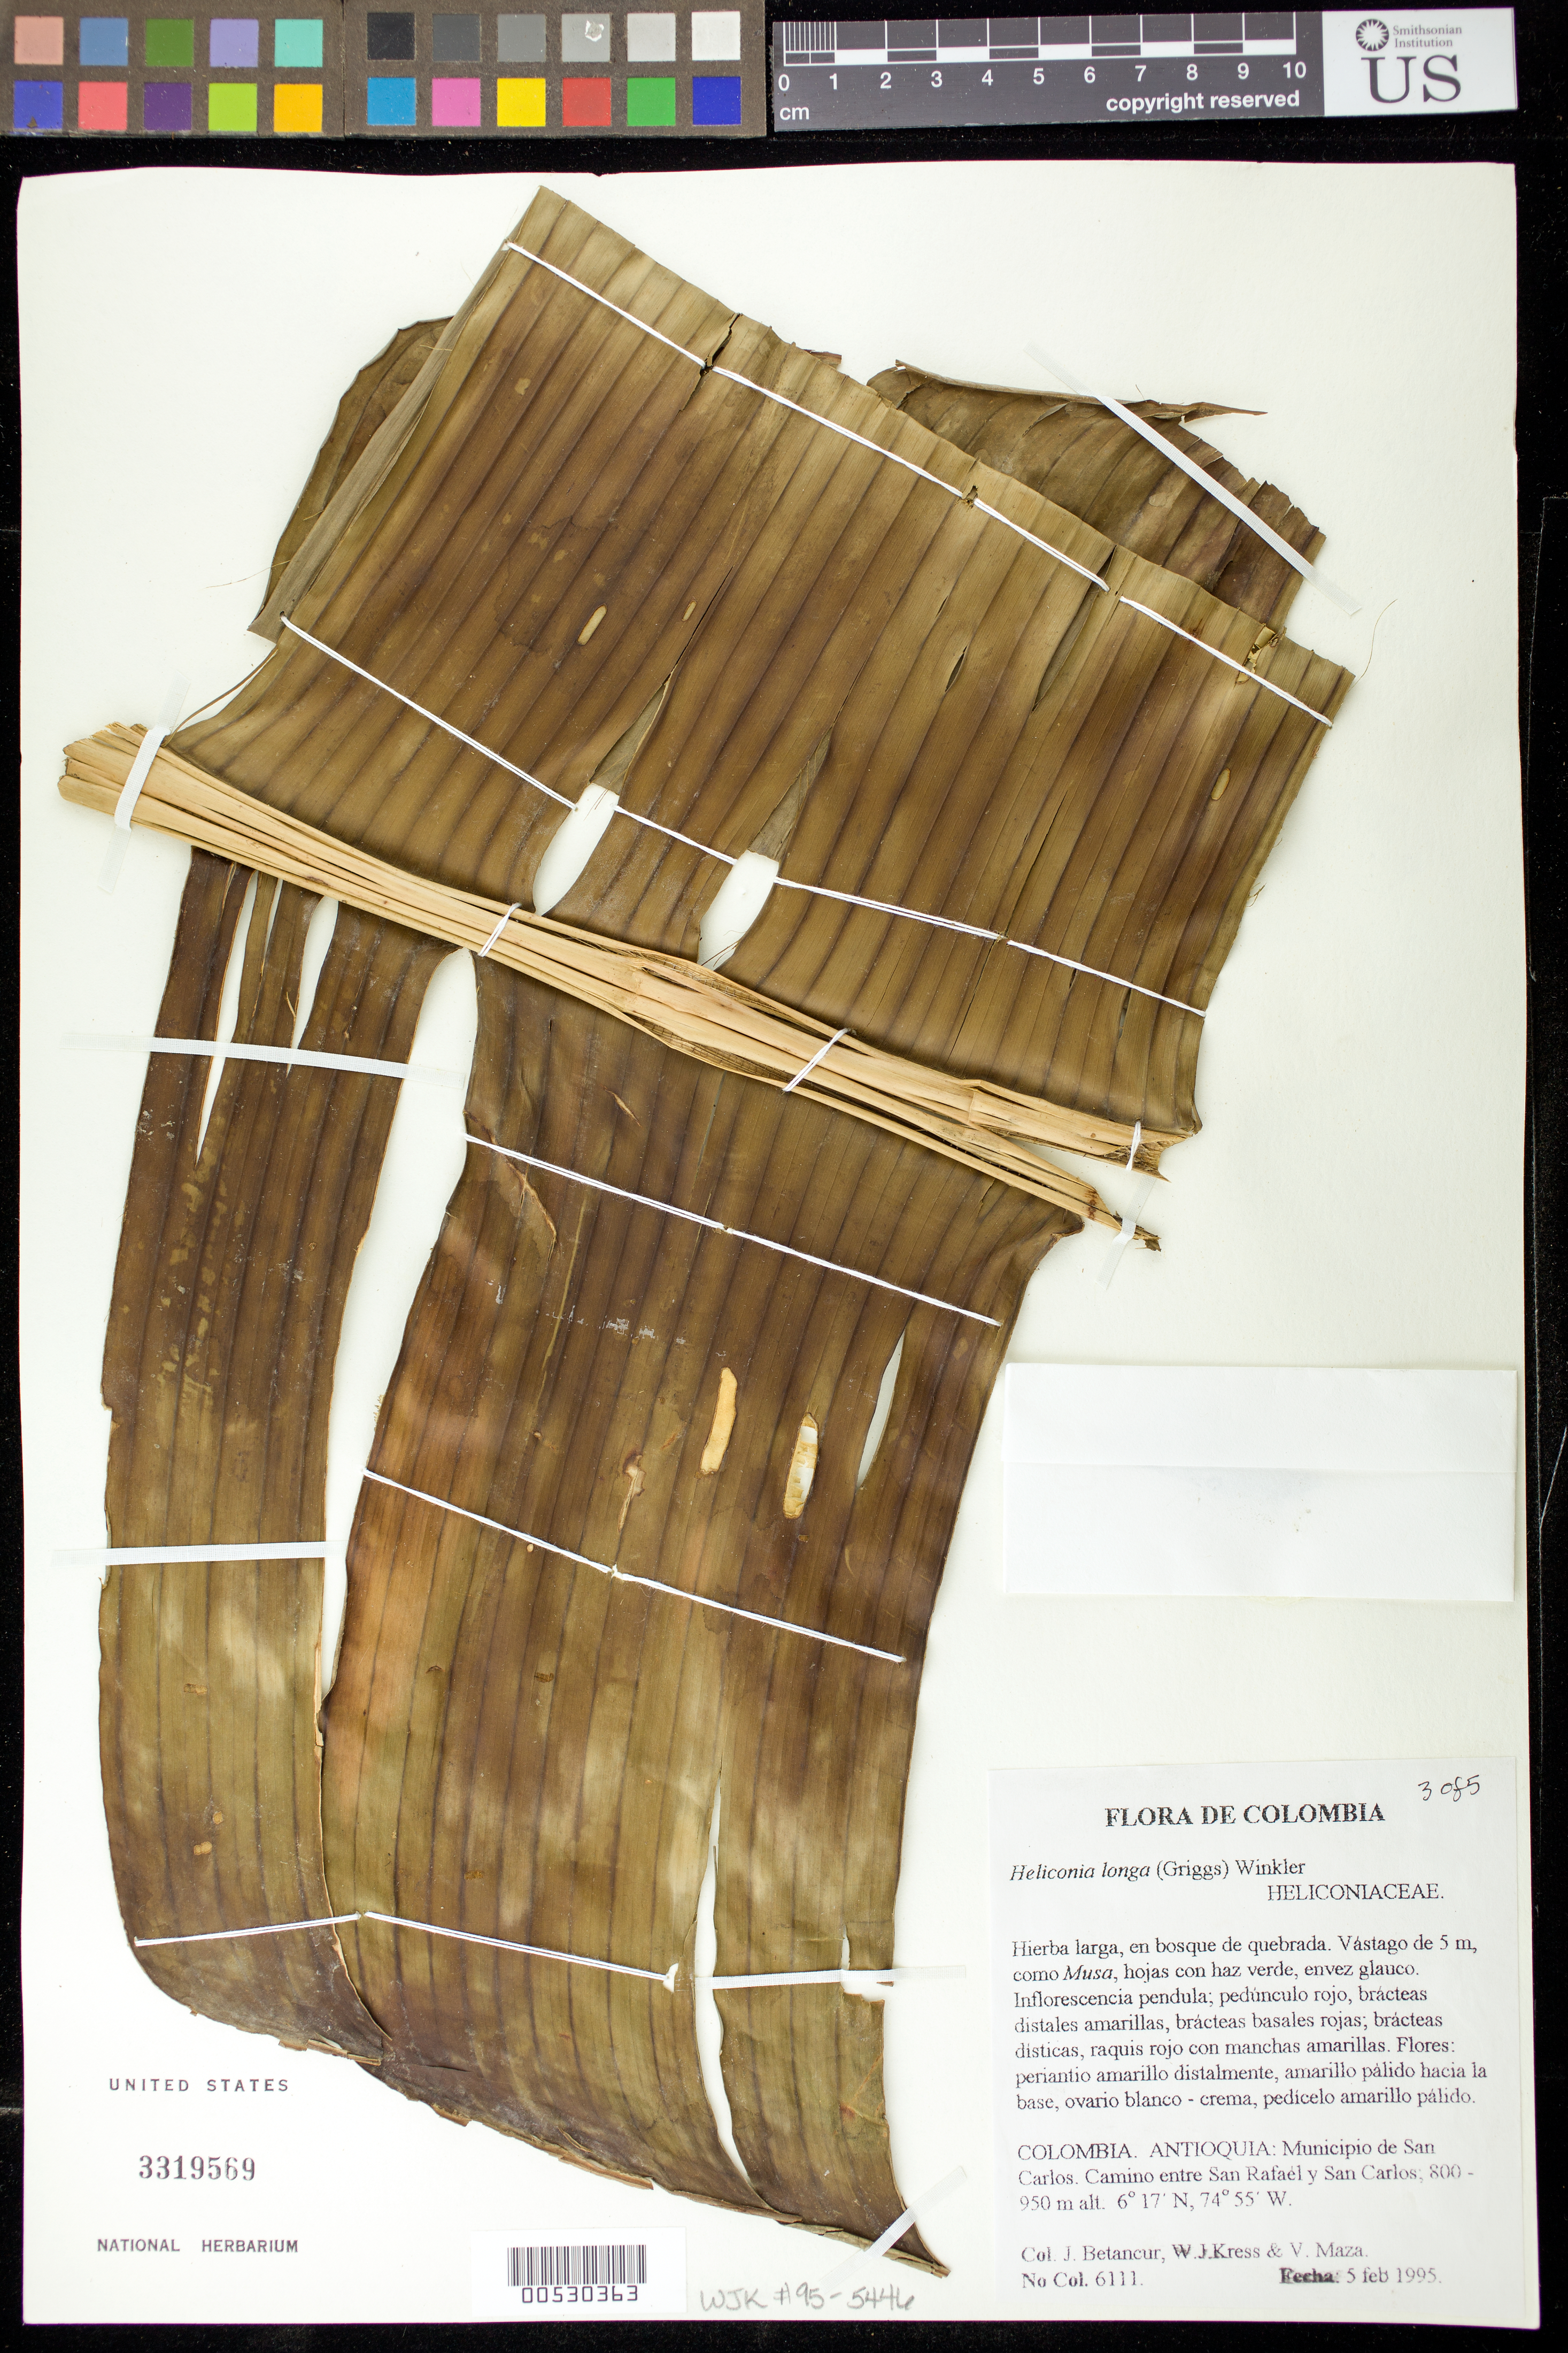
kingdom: Plantae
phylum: Tracheophyta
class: Liliopsida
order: Zingiberales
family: Heliconiaceae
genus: Heliconia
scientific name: Heliconia longa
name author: (R.F. Griggs) H.J.P. Winkl.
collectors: J. C. Betancur, W. J. Kress & V. Maza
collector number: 6111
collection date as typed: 05 Feb 1995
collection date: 1995-02-05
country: Colombia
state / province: Antioquia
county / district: San Carlos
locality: Road between San Rafael and San Carlos, km from San Rafael.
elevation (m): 800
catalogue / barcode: US 3319569